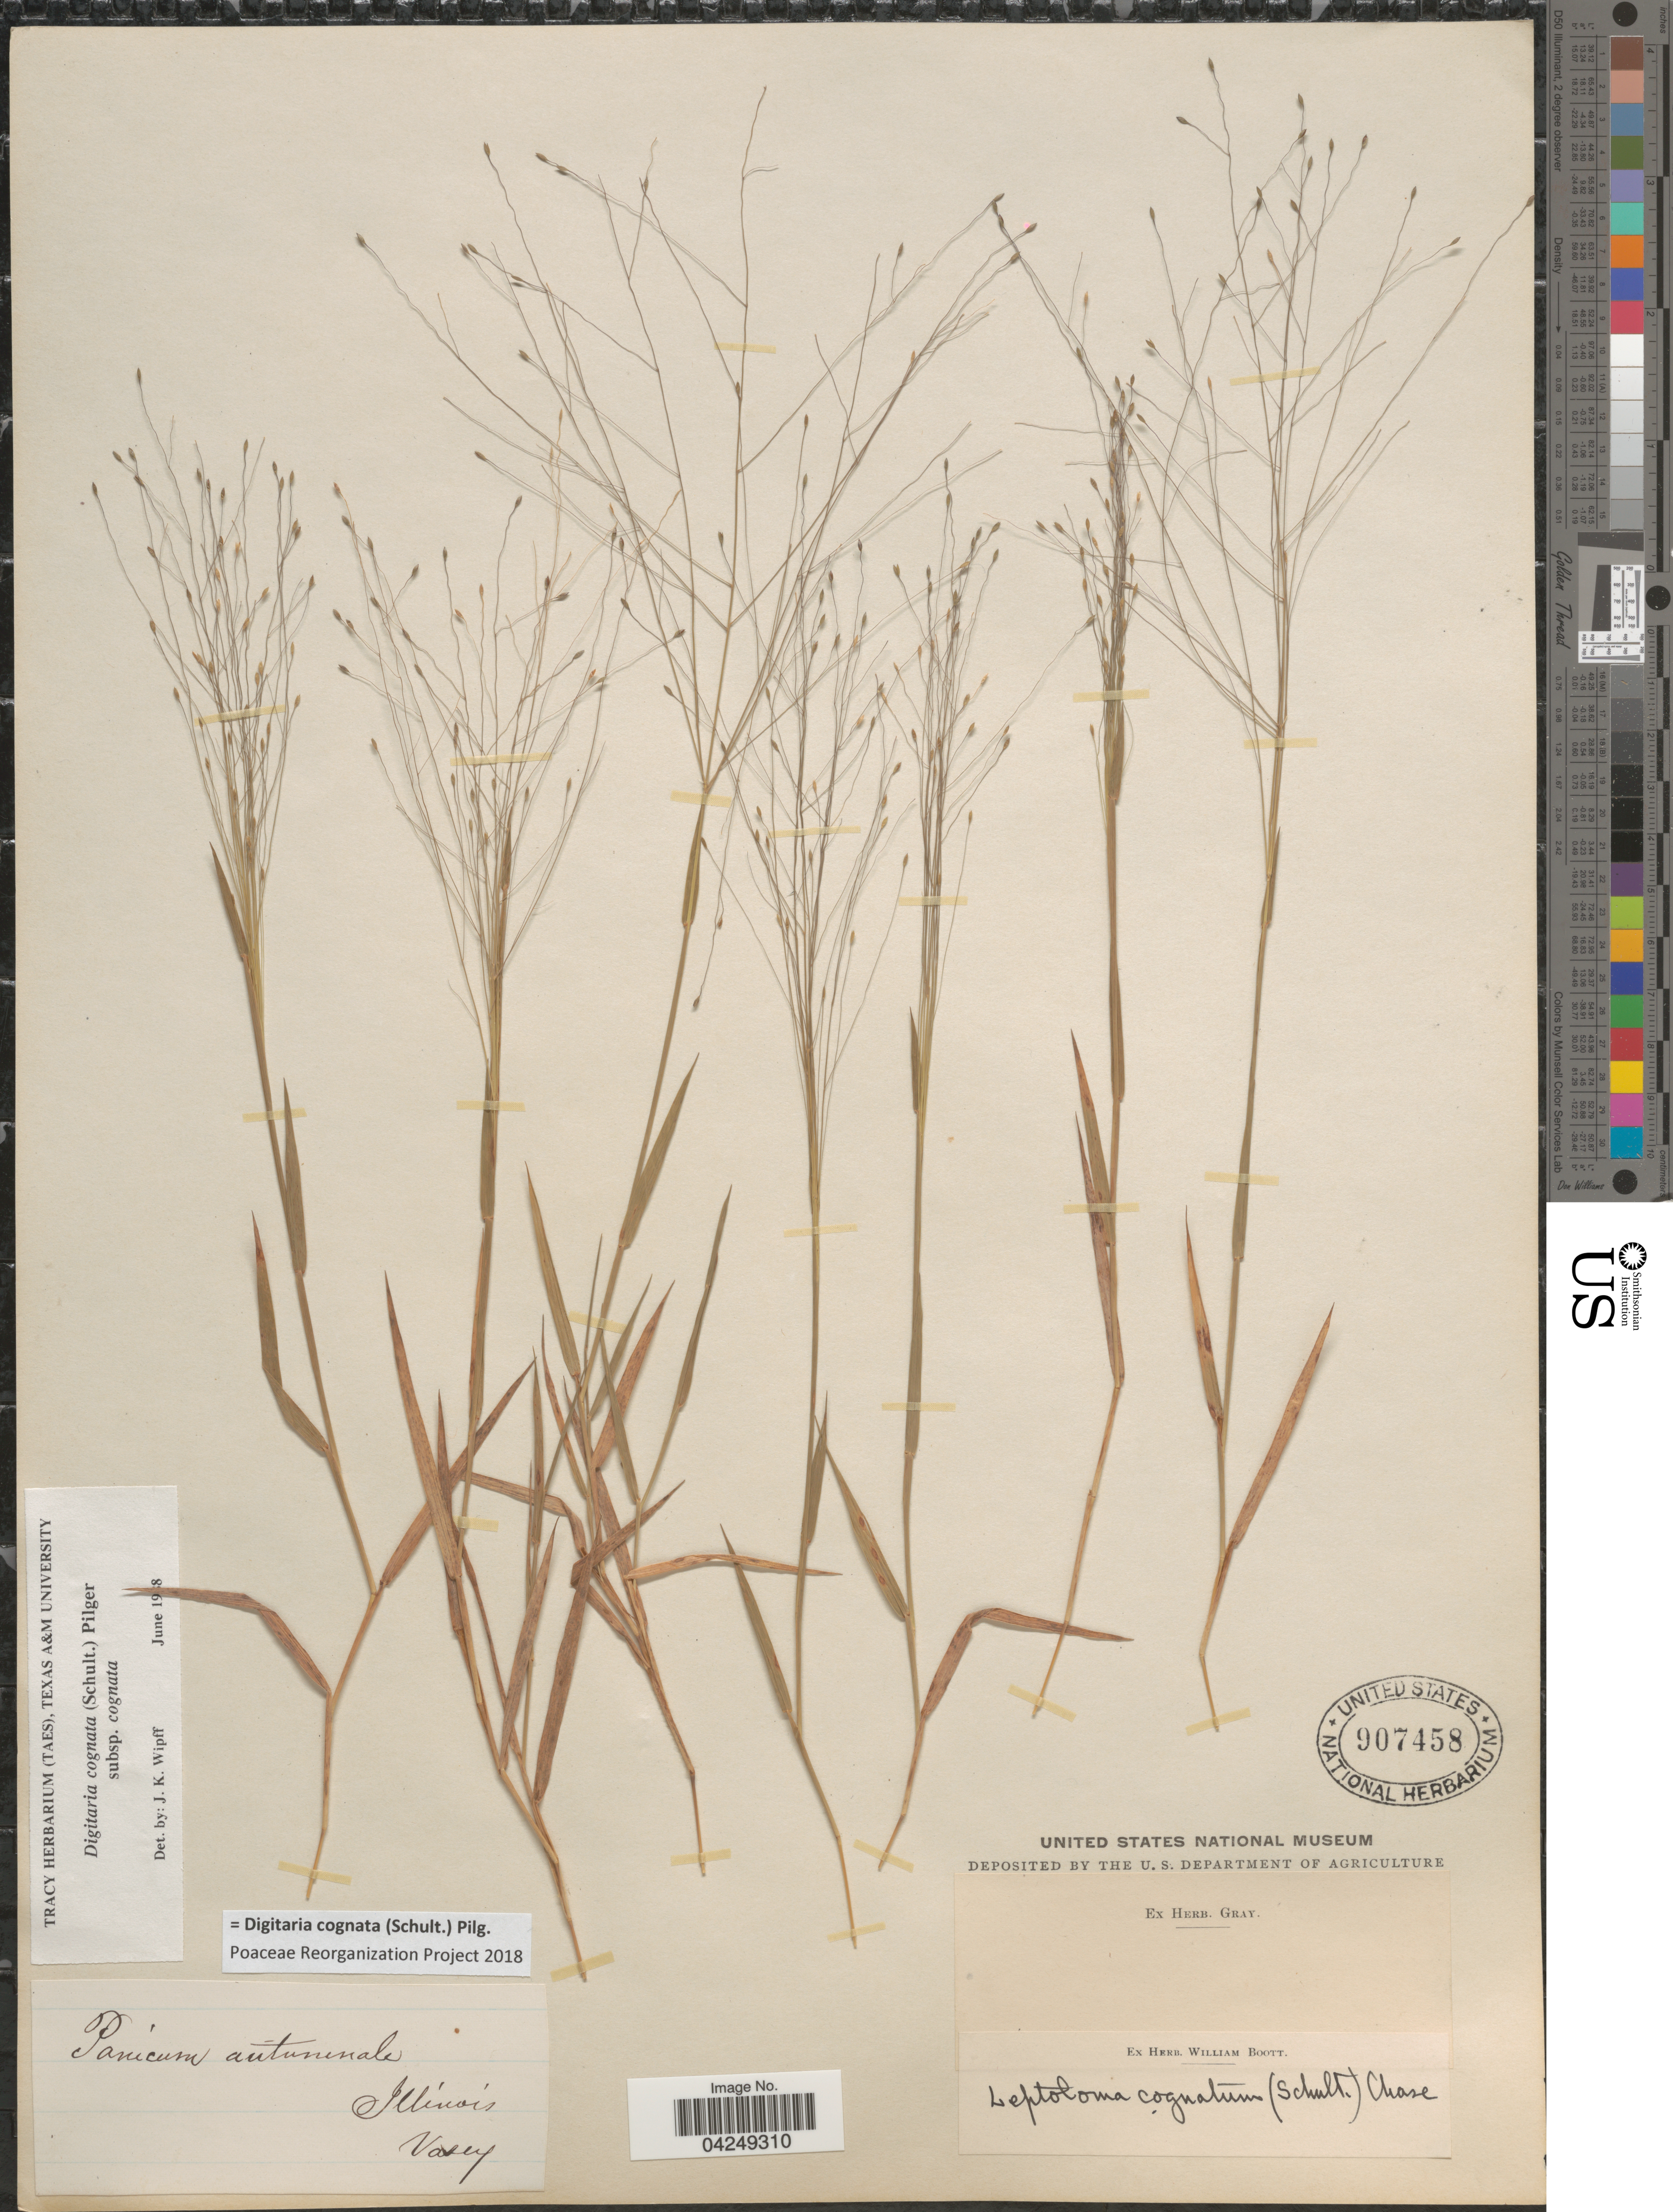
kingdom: Plantae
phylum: Tracheophyta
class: Liliopsida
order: Poales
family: Poaceae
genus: Digitaria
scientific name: Digitaria cognata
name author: (Scult.) Pilg.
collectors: Vasey, --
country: United States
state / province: Illinois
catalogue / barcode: US 907458